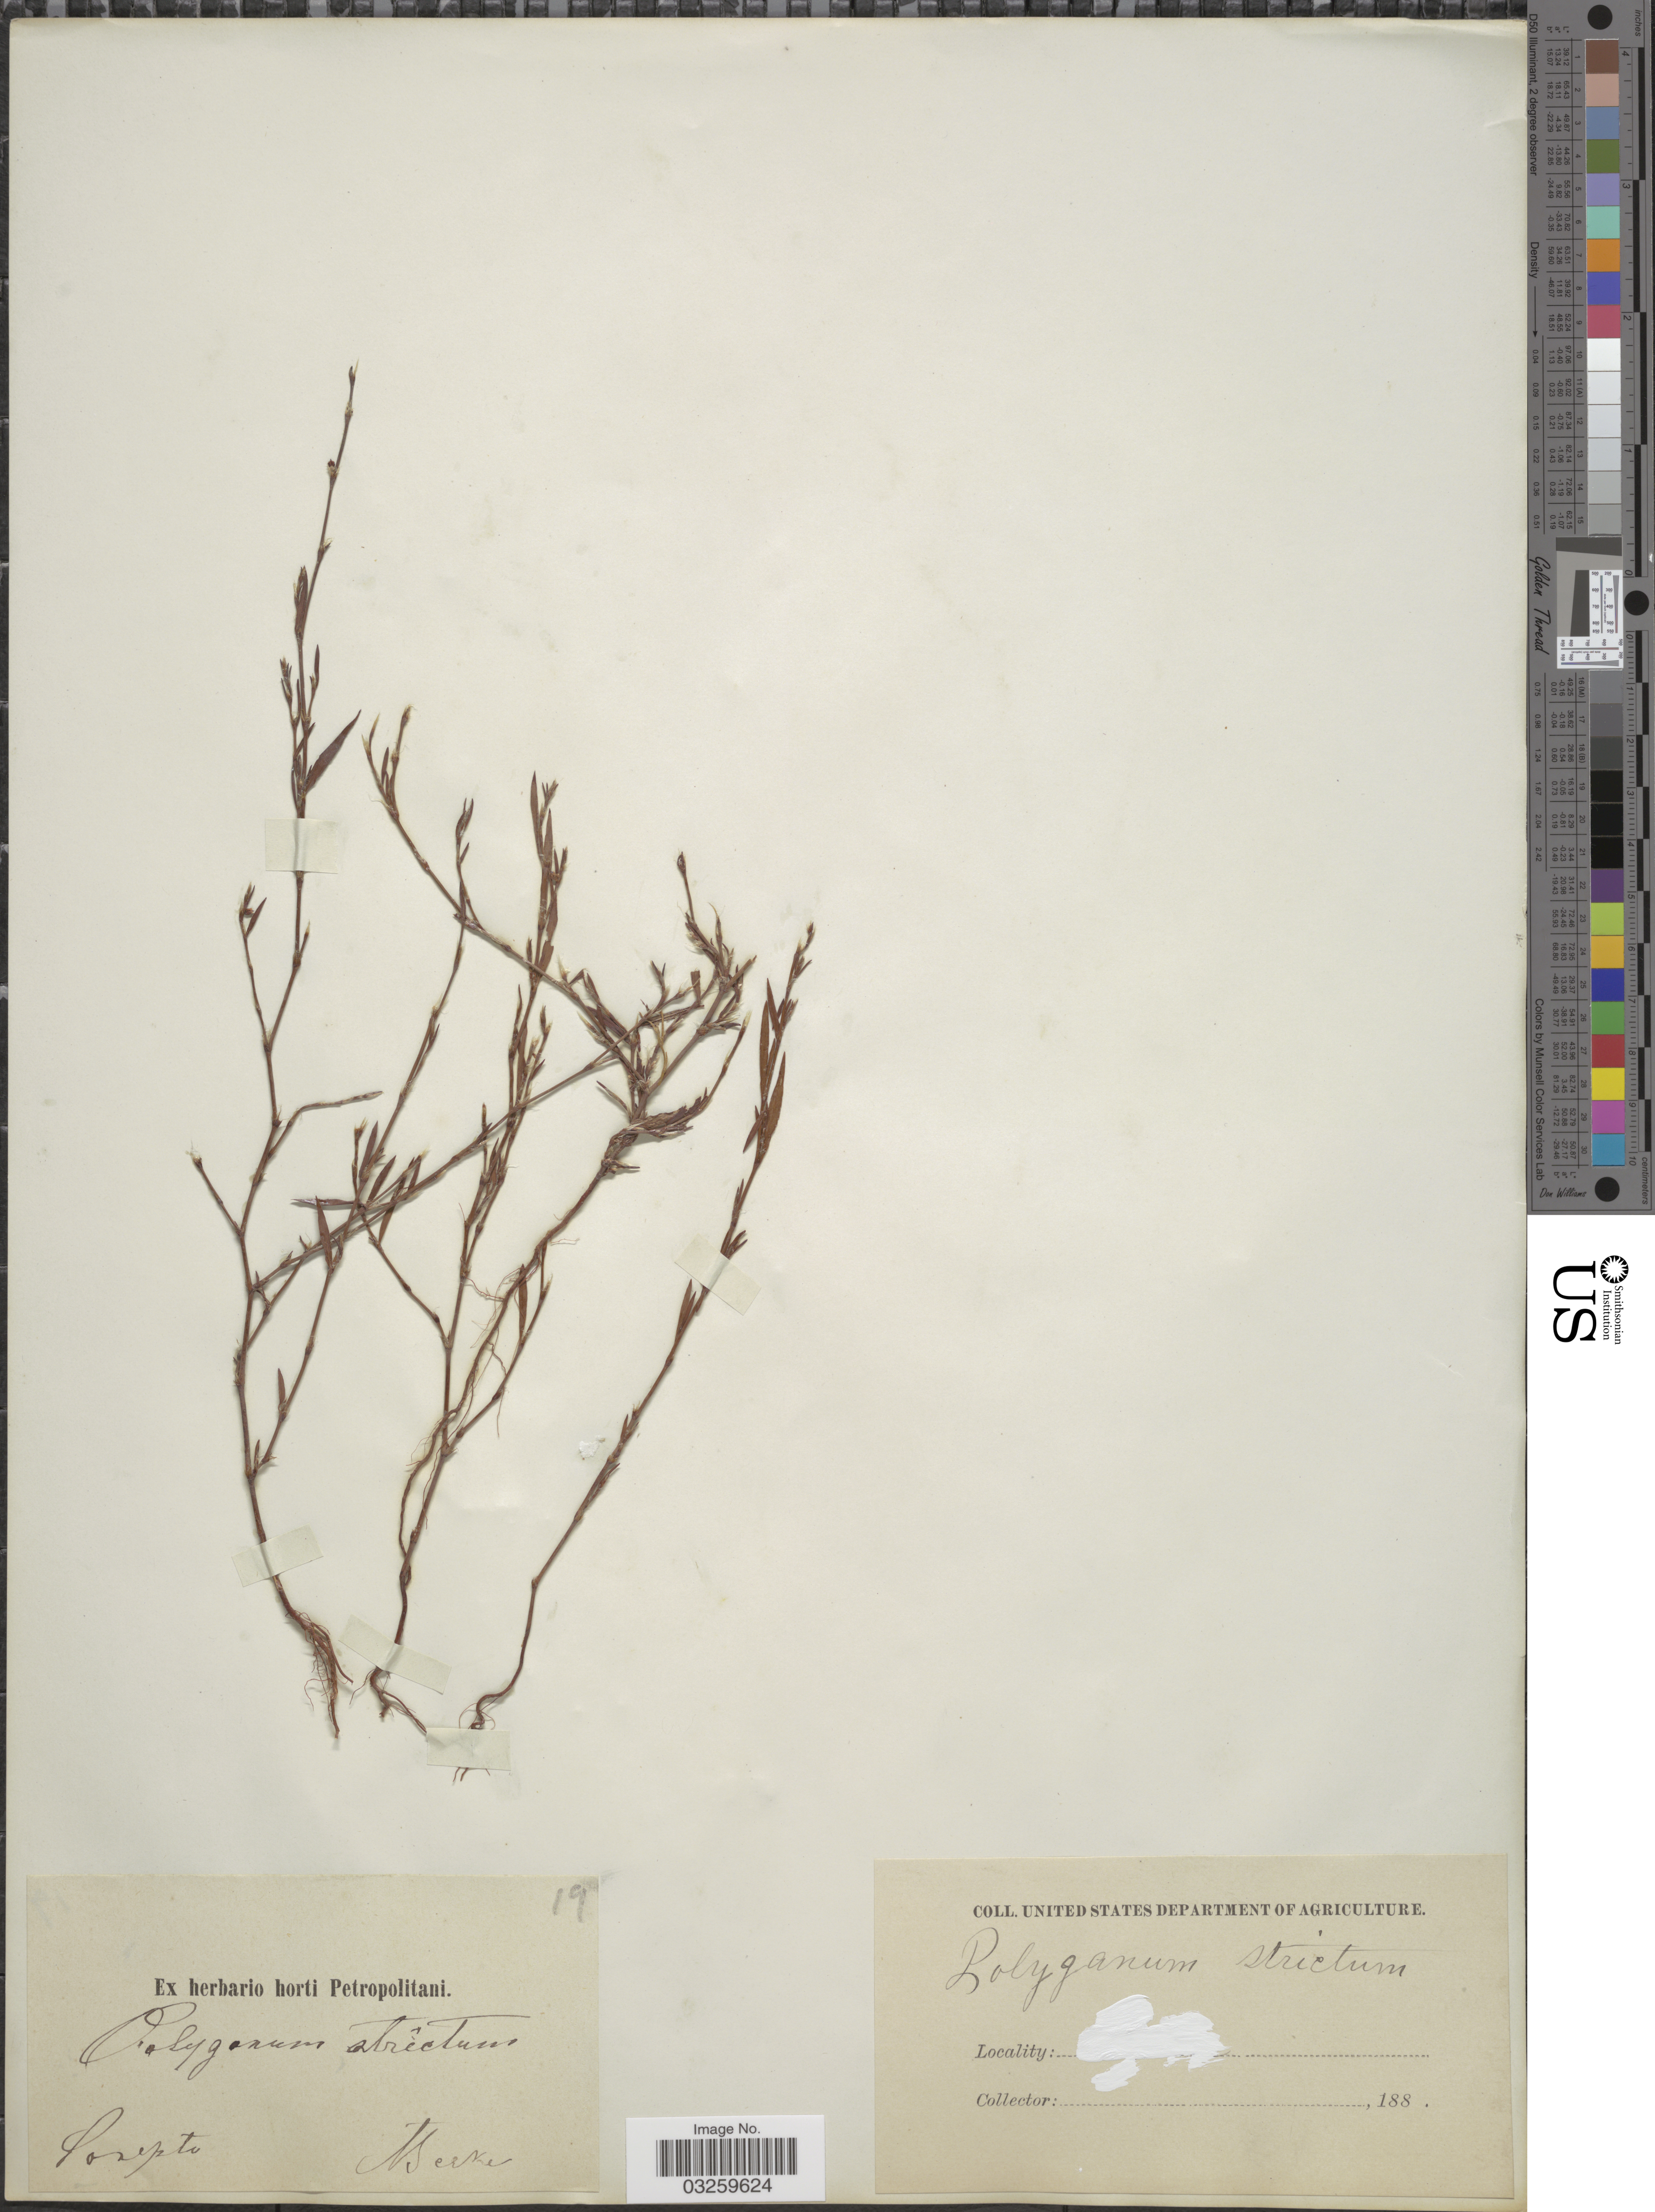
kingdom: Plantae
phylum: Tracheophyta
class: Magnoliopsida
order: Caryophyllales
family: Polygonaceae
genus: Polygonum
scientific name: Polygonum strictum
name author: All.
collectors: -. Becker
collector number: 19 ?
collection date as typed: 188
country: Russian Federation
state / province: Volgograd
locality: Sarepta.